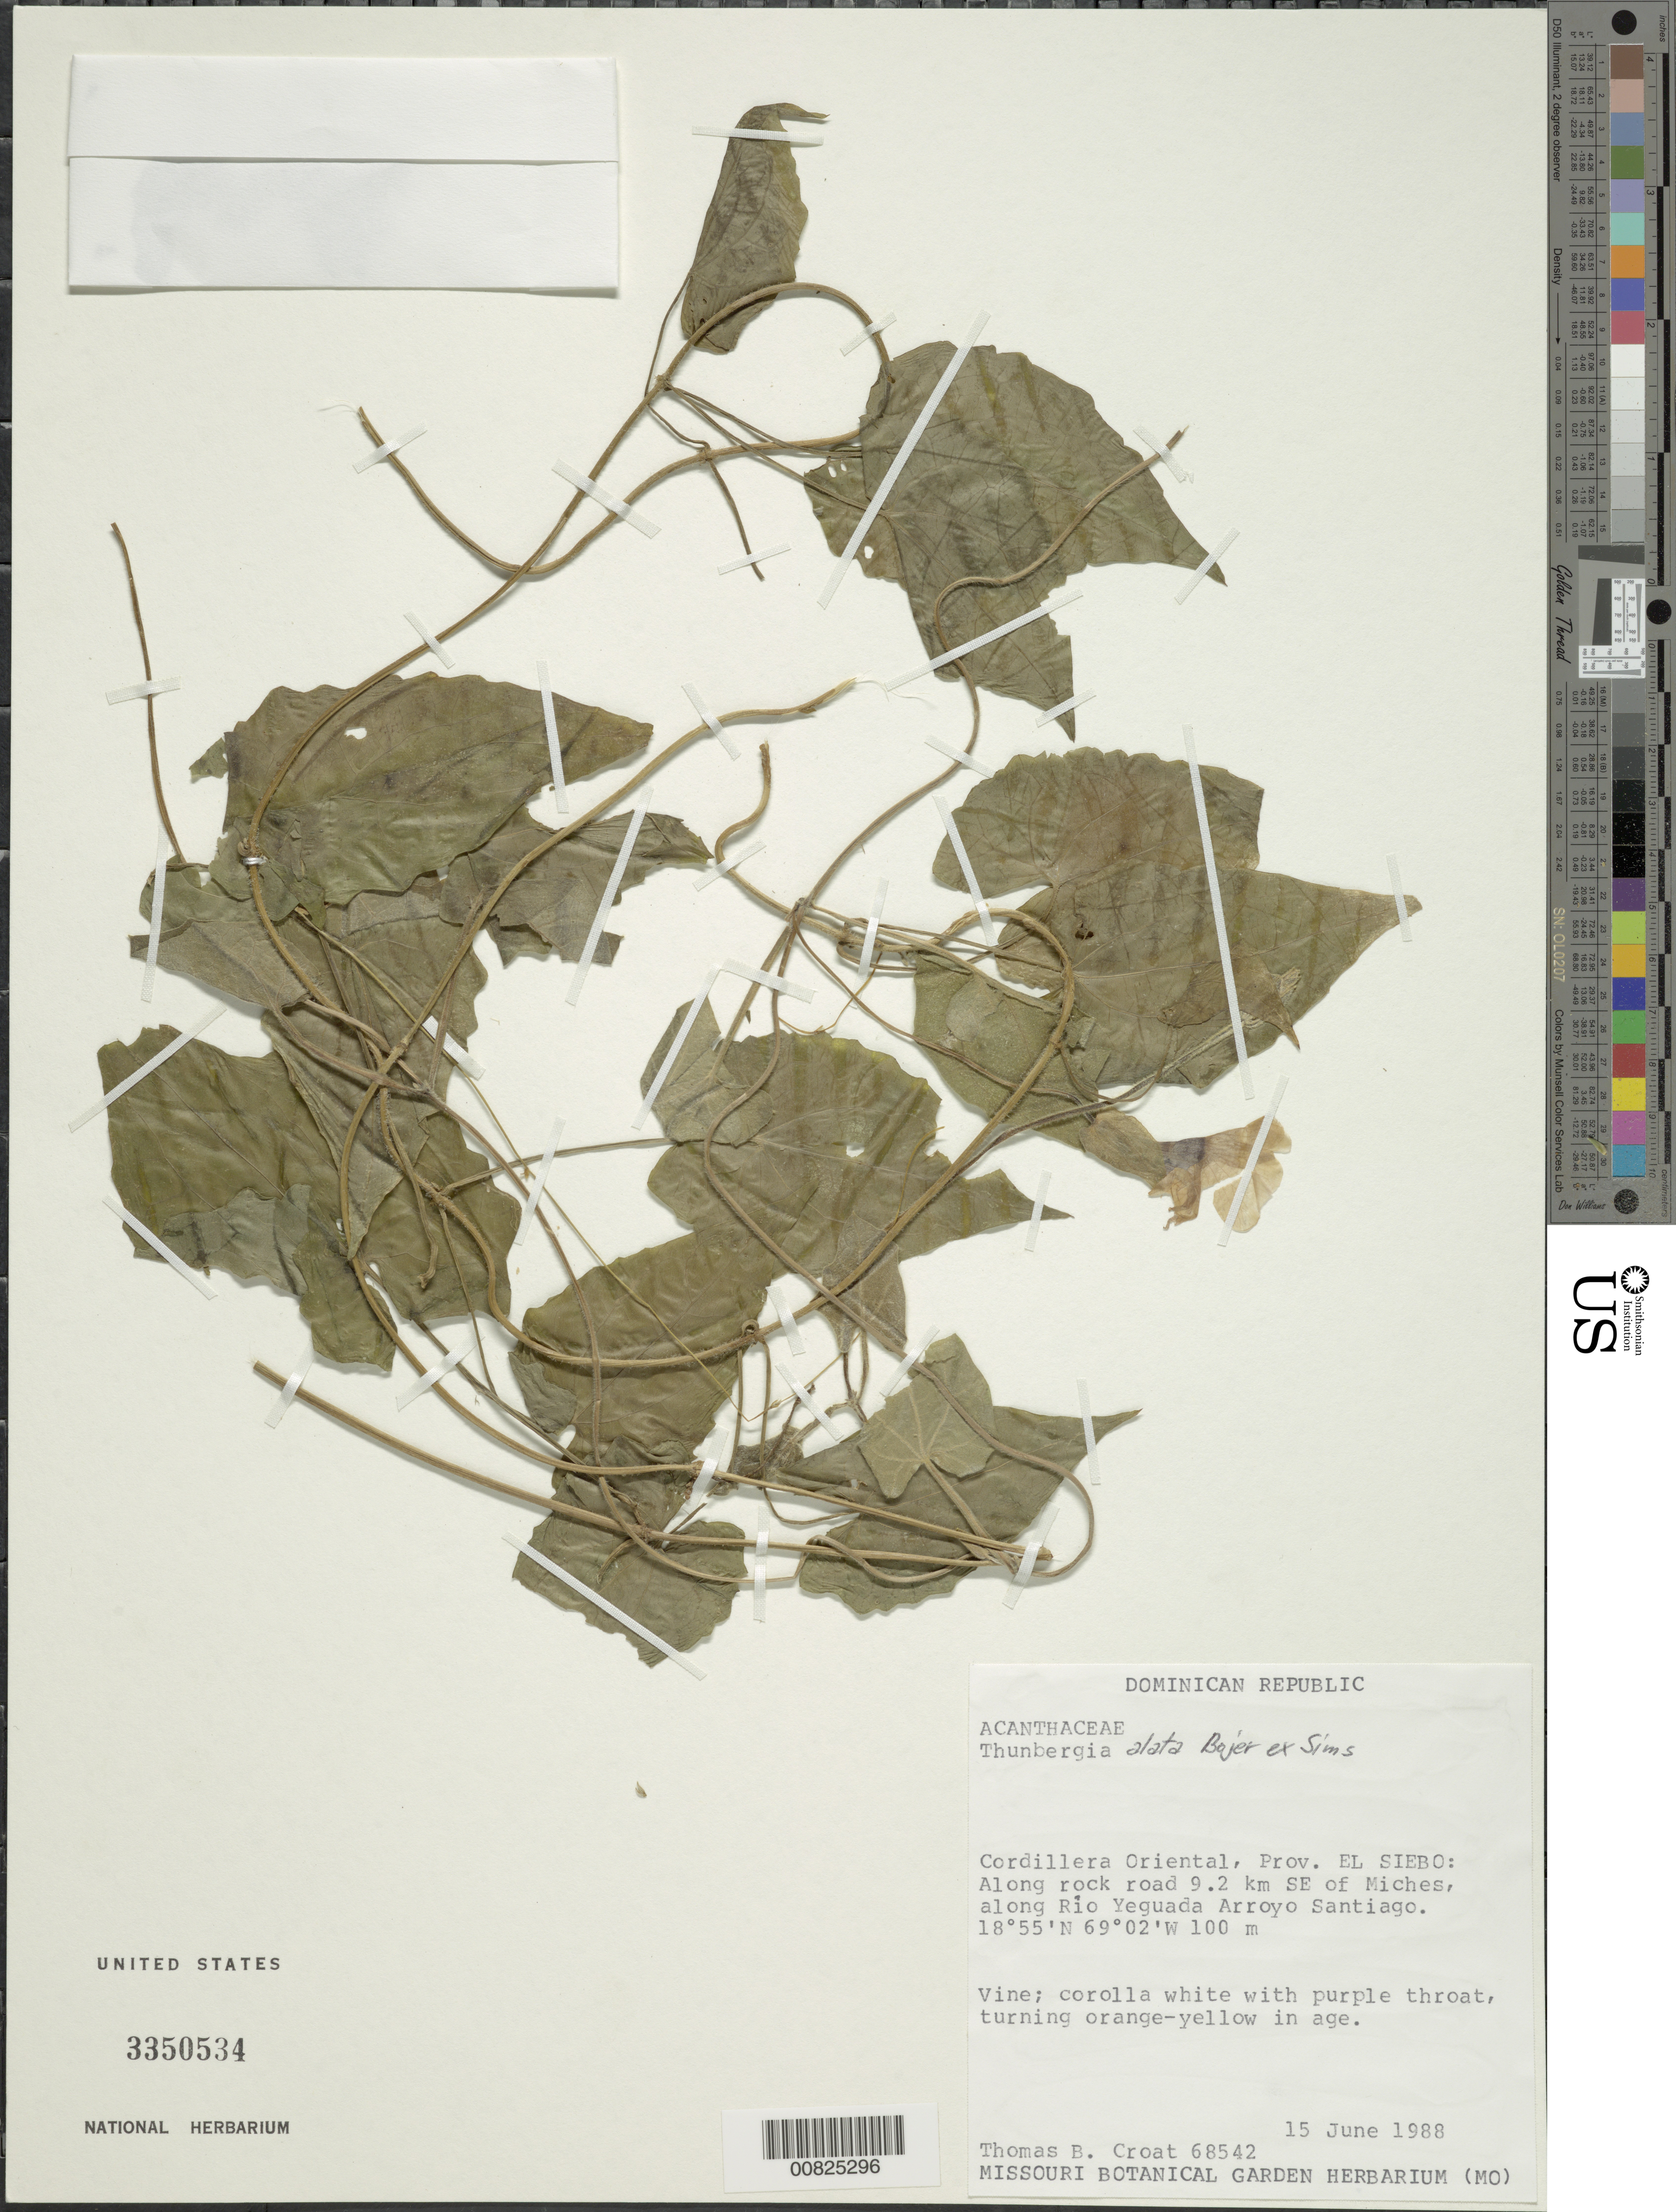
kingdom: Plantae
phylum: Tracheophyta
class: Magnoliopsida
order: Lamiales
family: Acanthaceae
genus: Thunbergia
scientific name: Thunbergia alata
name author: Bojer ex Sims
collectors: T. B. Croat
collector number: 68542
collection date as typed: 15 Jun 1988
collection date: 1988-06-15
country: Dominican Republic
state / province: El Seibo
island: Hispaniola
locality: Cordillera Oriental, 9.2 km SE of Miches, along Rio Yeguada Arroyo Santiago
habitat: Along rock road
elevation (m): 100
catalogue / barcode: US 3350534